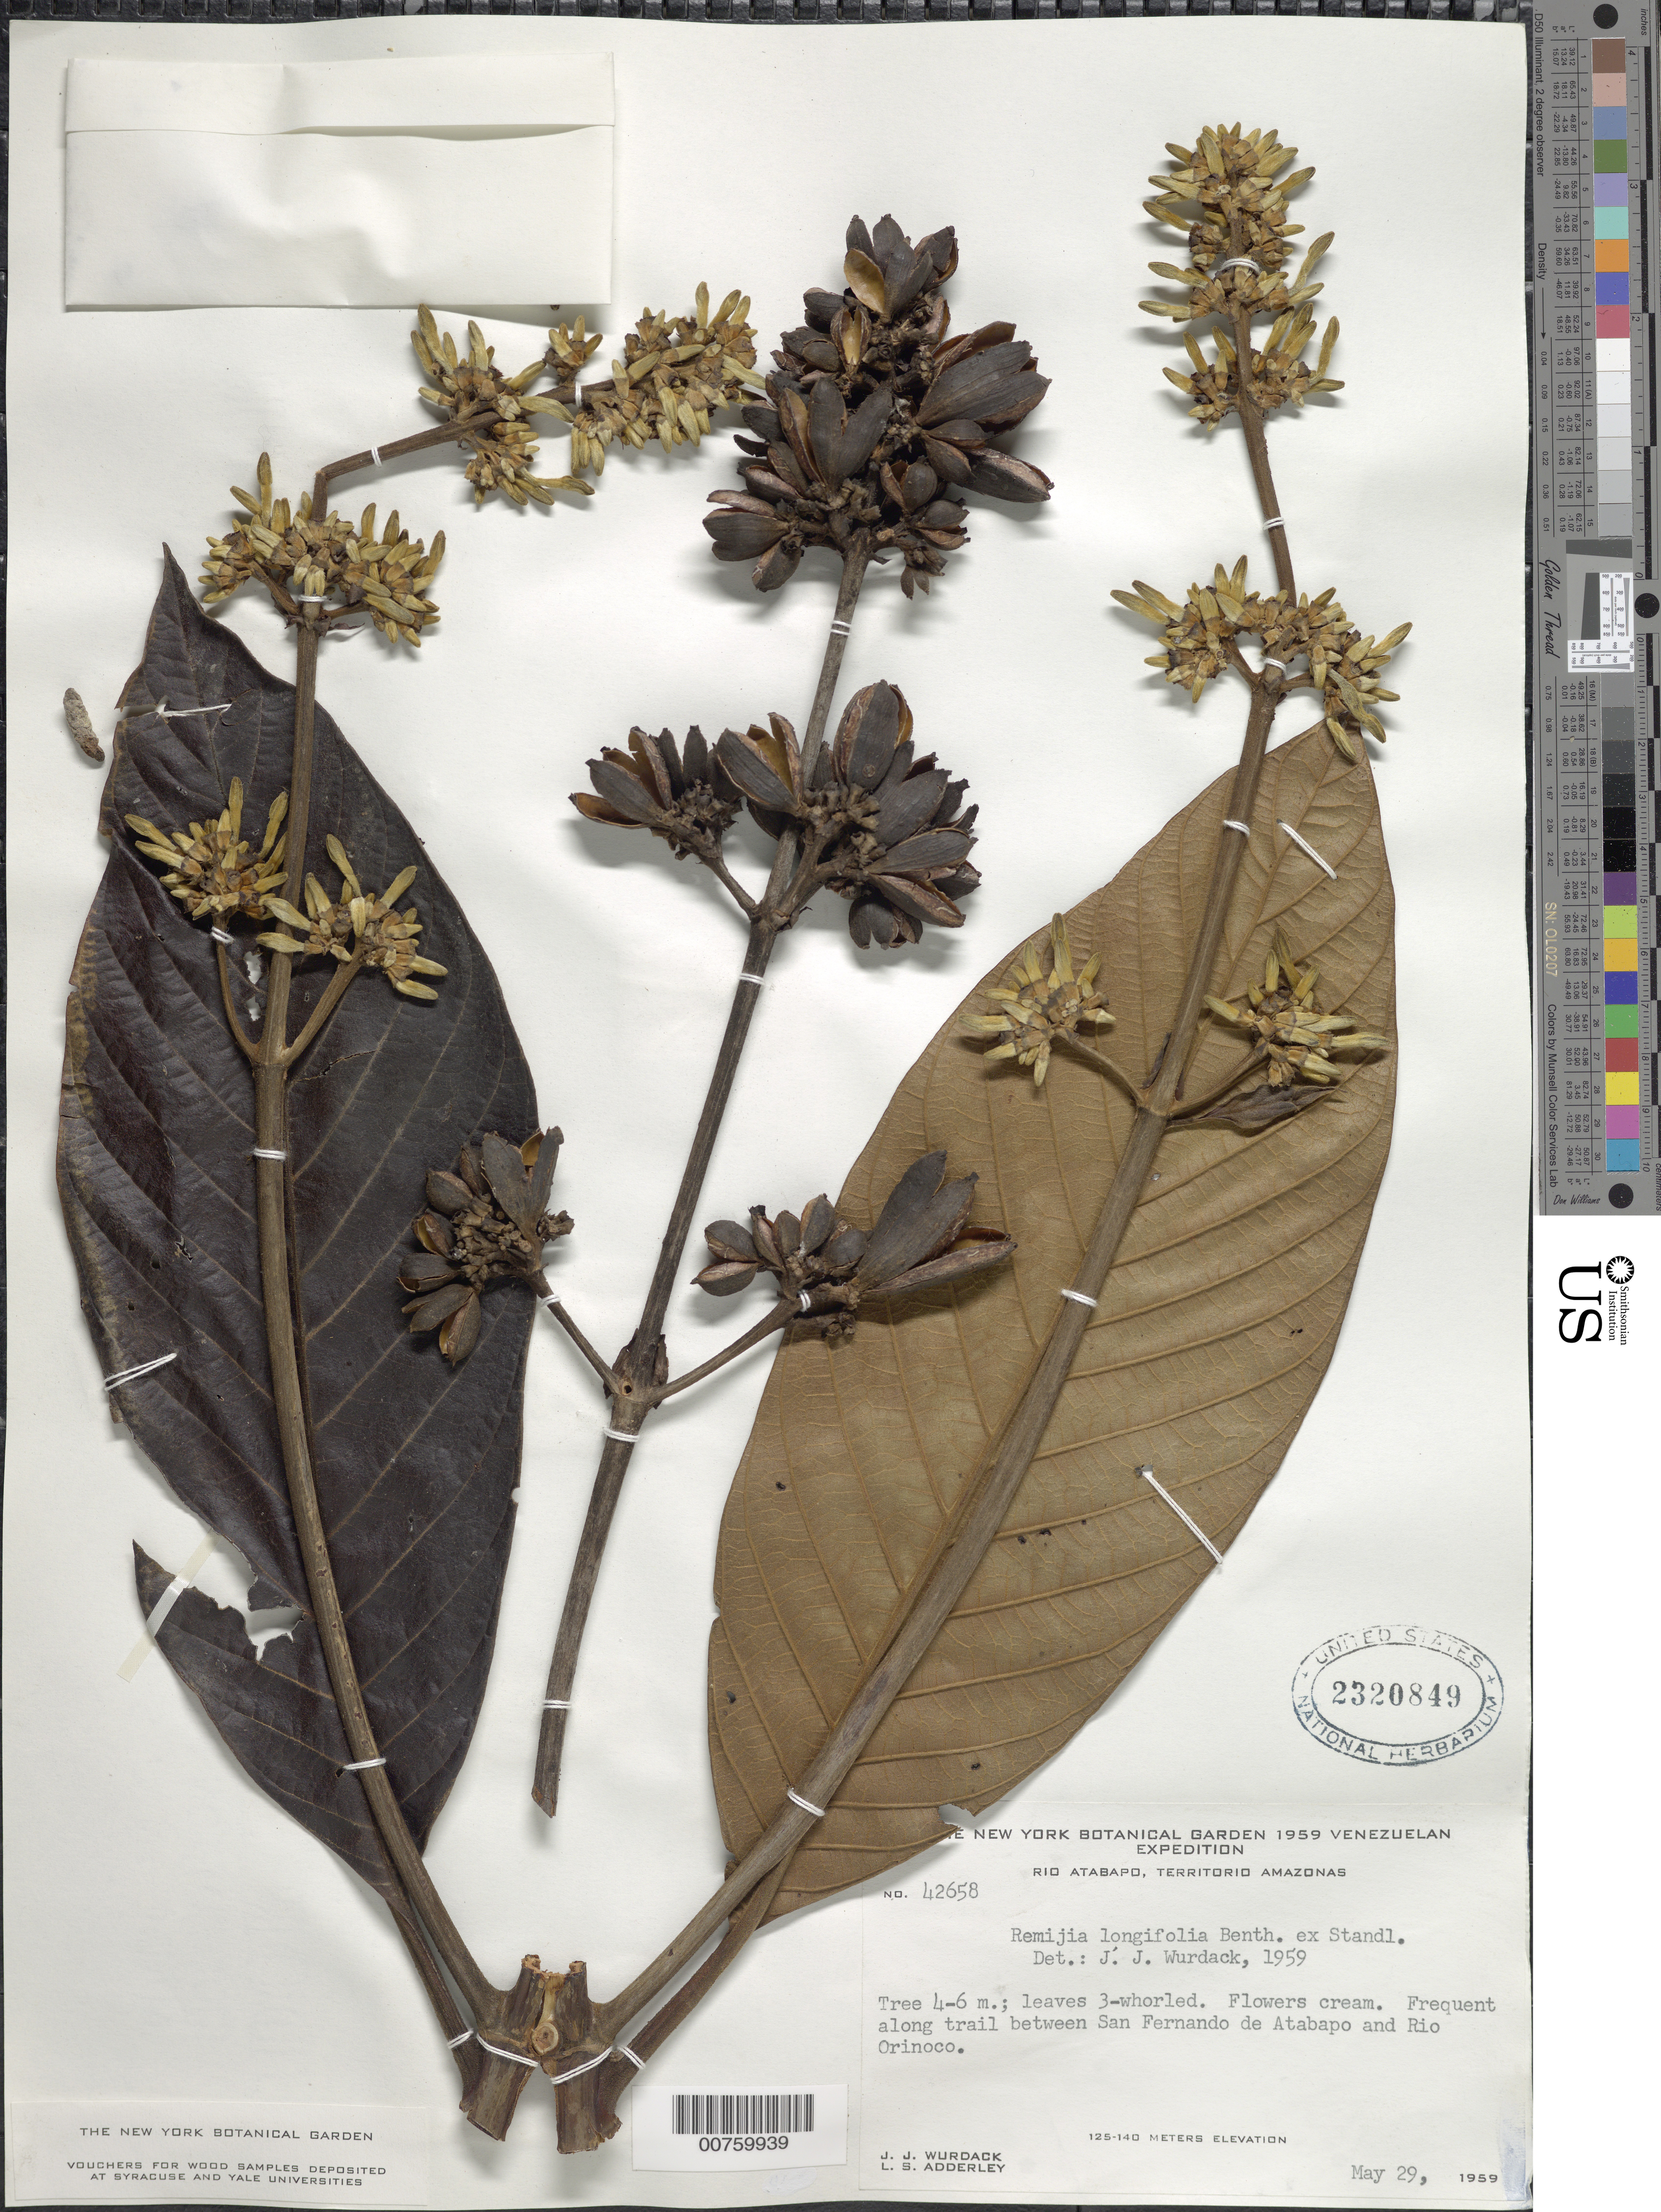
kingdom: Plantae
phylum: Tracheophyta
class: Magnoliopsida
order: Gentianales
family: Rubiaceae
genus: Remijia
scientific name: Remijia longifolia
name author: Benth. ex Standl.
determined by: Wurdack, John J., (US), US (UNITED STATES)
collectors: J. J. Wurdack & L. S. Adderley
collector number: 42658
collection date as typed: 29-May-59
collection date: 1959-05-29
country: Venezuela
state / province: Amazonas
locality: Río Orinoco, trail between San Fernando de Atabapo and Río Orinoco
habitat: Along trail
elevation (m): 125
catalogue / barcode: US 2320849